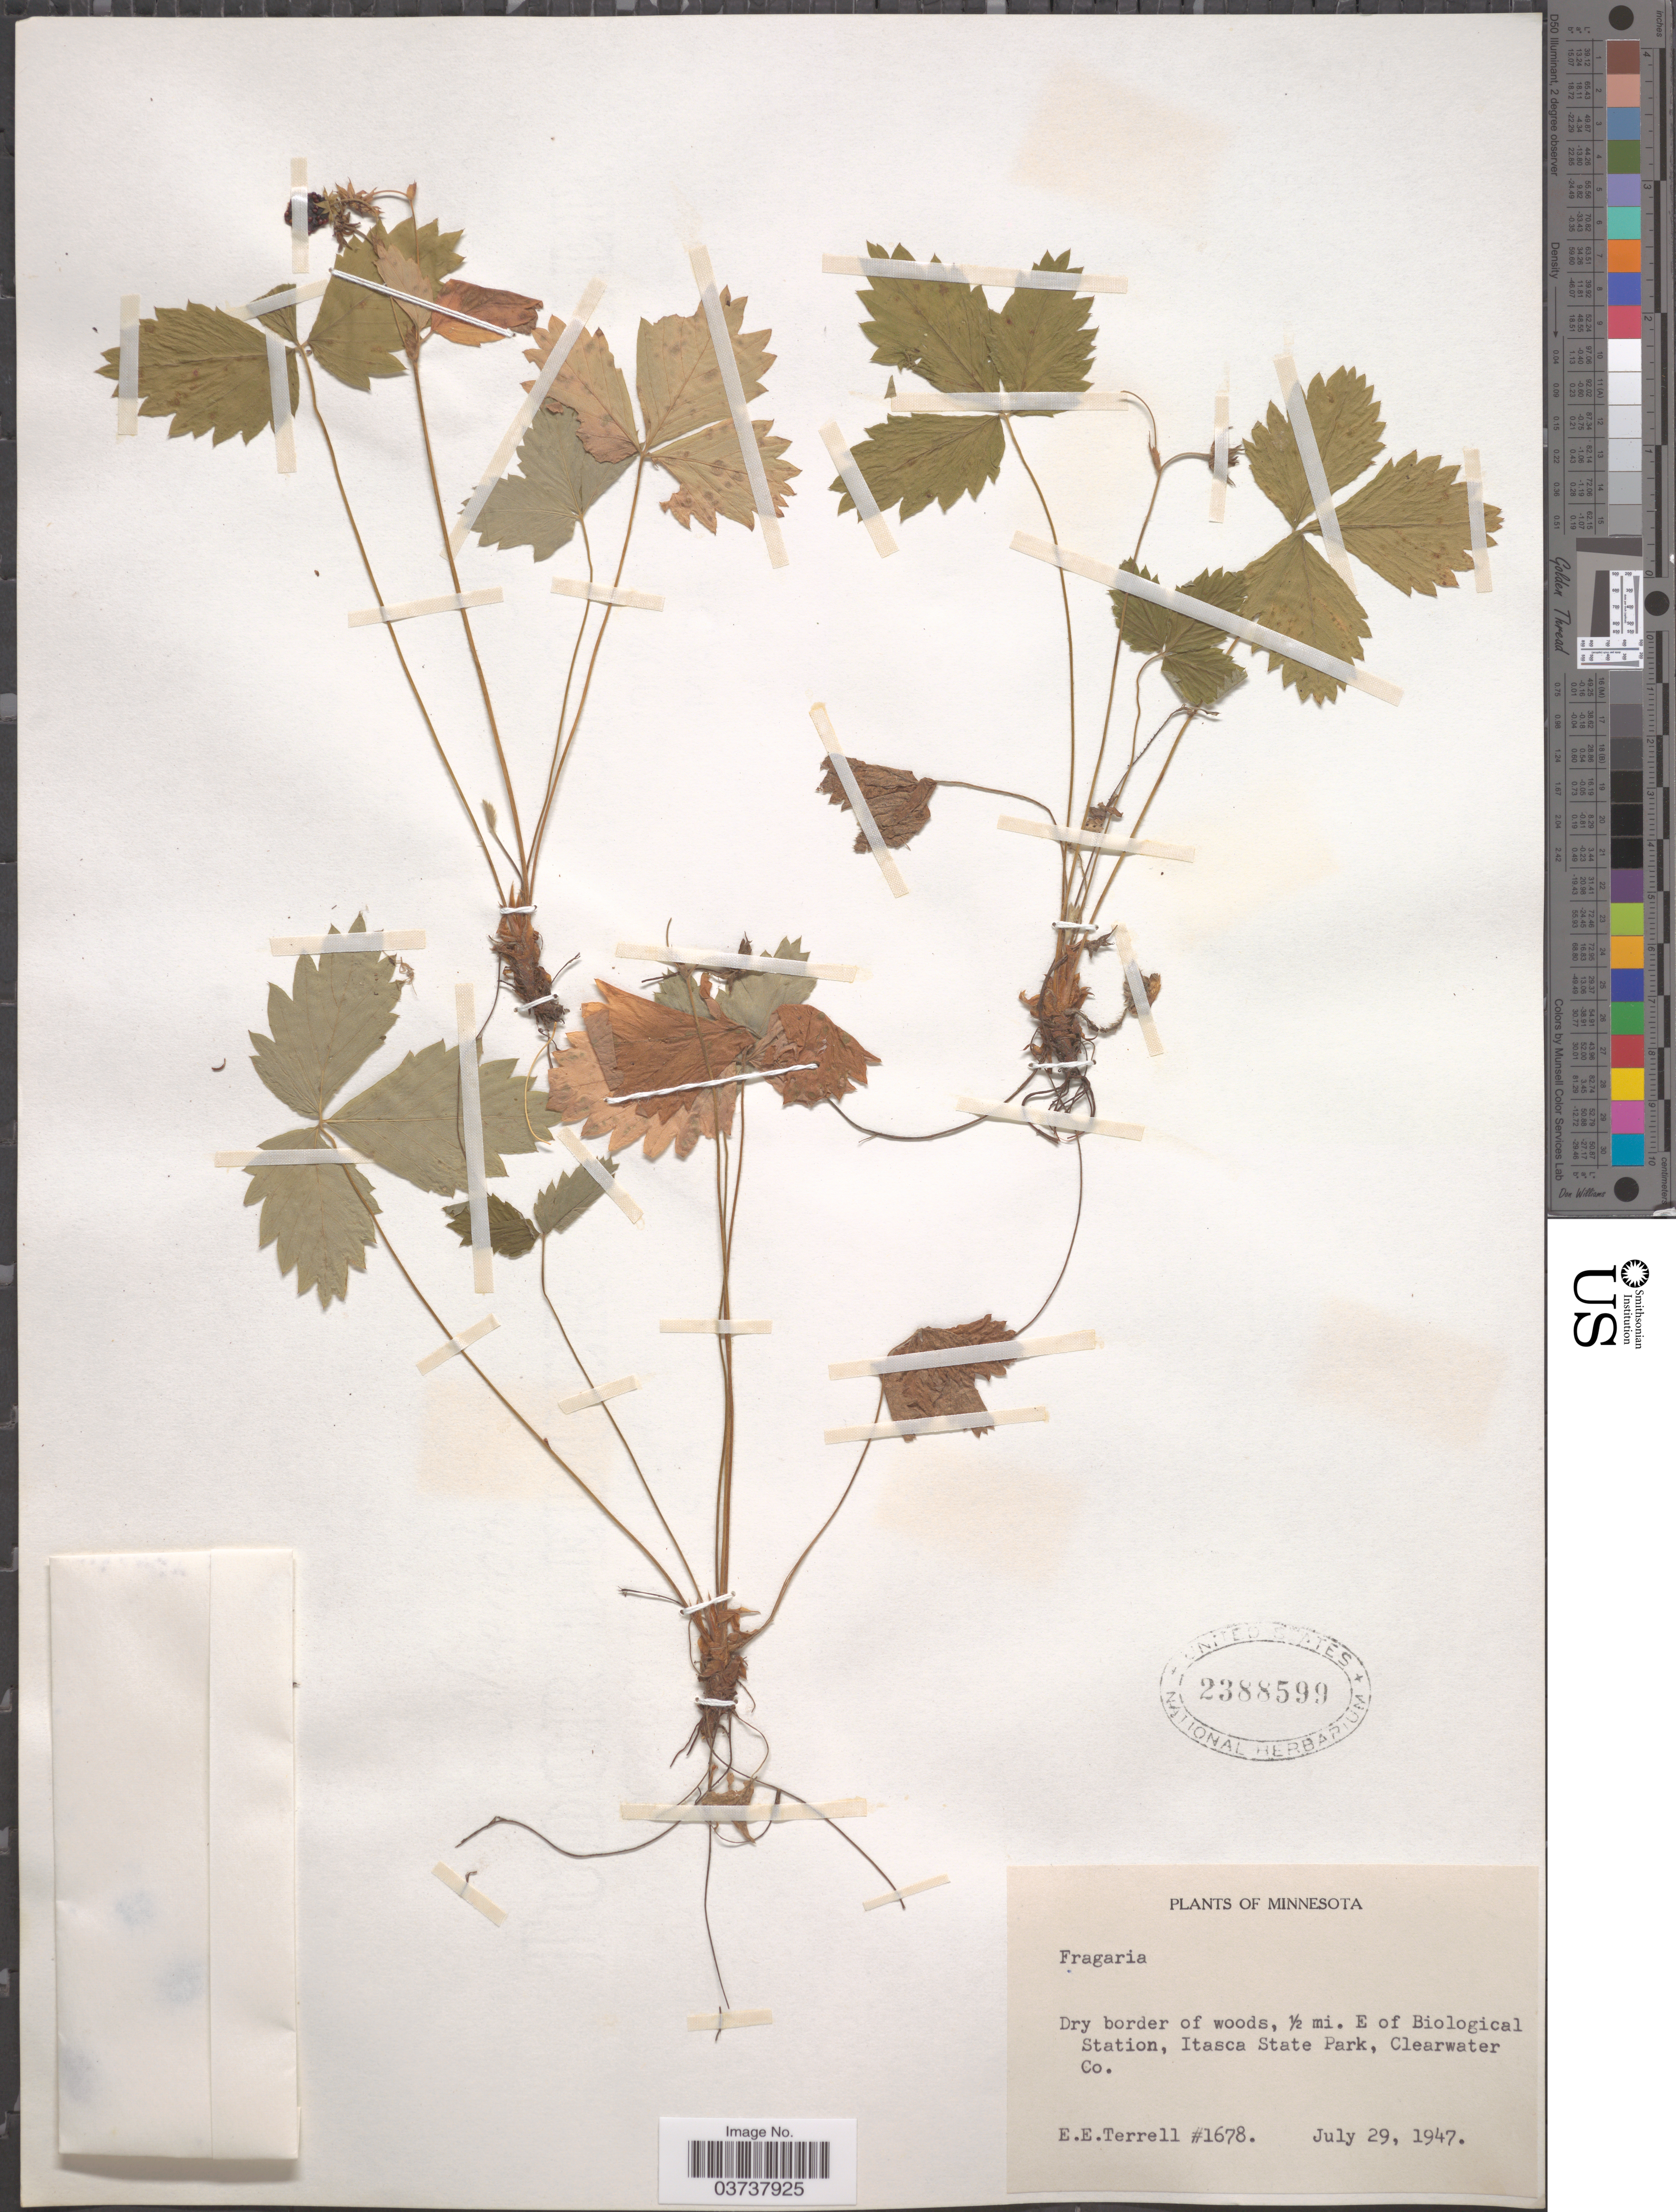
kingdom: Plantae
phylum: Tracheophyta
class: Magnoliopsida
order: Rosales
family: Rosaceae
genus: Fragaria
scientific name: Fragaria sp.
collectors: E. E. Terrell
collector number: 1678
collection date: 1947-07-29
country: United States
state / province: Minnesota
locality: Dry border of woods, ½ mi. E of Biological Station, Itasca State Park, Clearwater Co.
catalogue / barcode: US 2388599